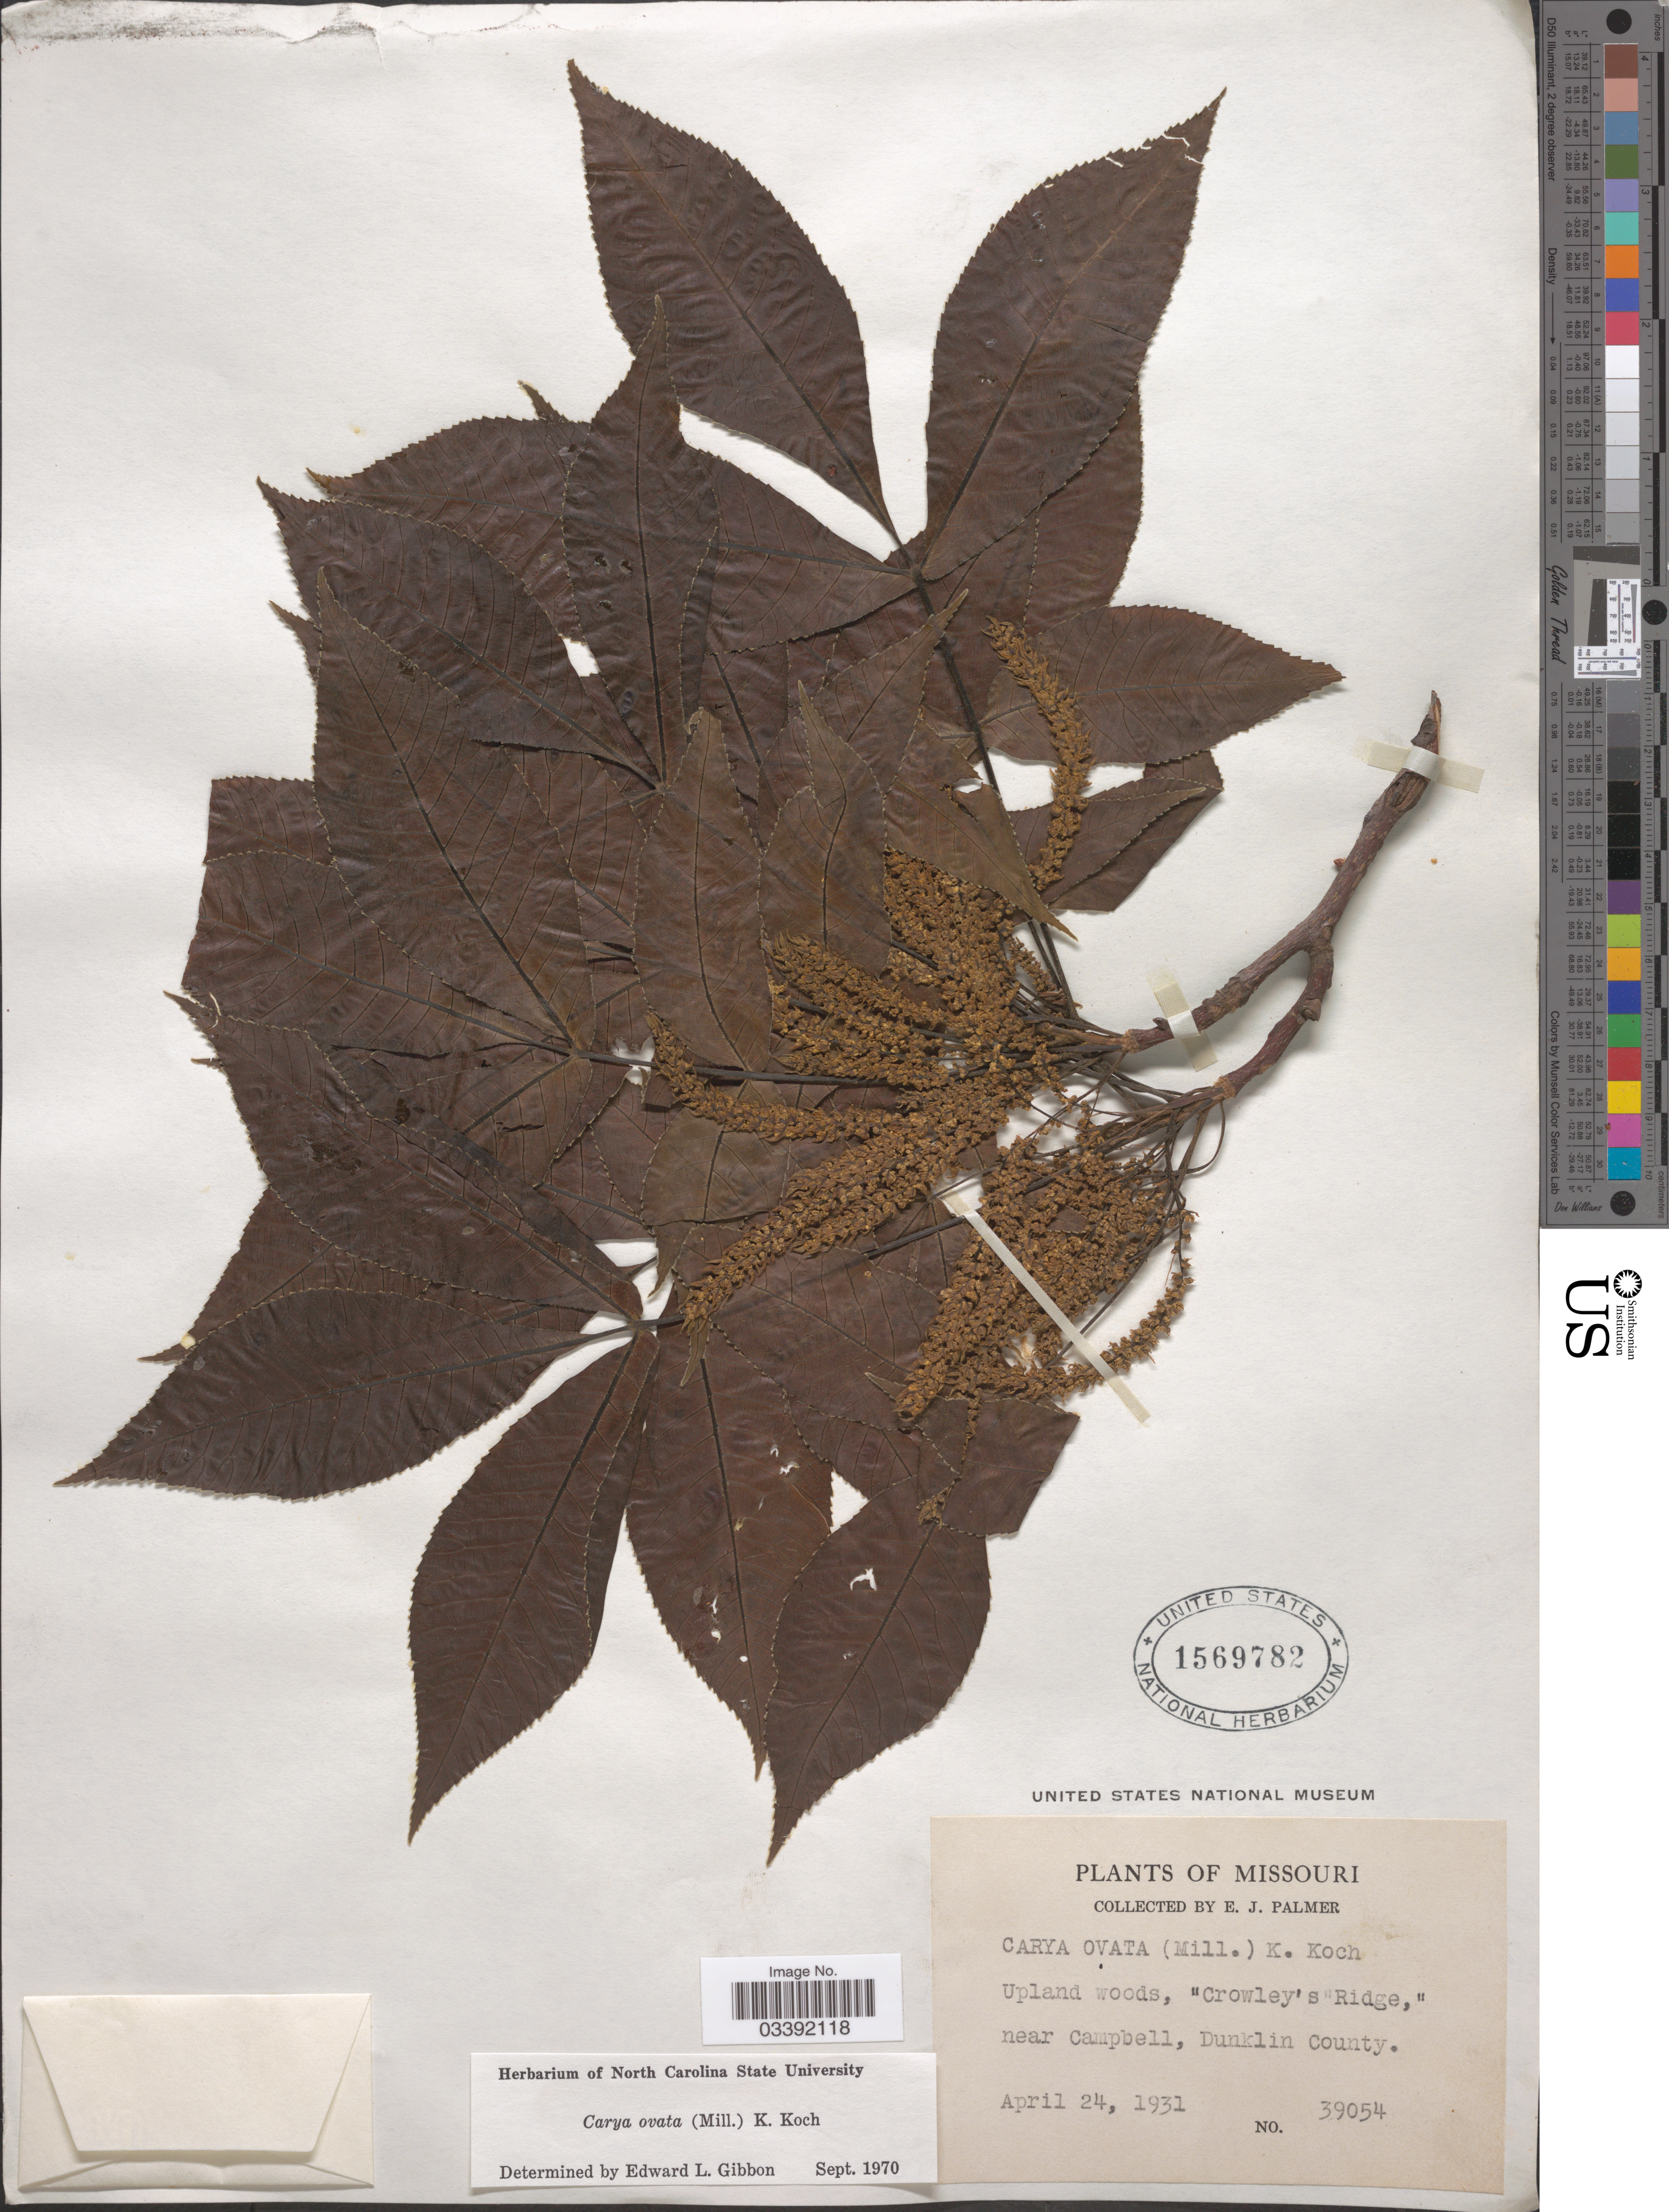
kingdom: Plantae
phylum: Tracheophyta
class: Magnoliopsida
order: Fagales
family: Juglandaceae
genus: Carya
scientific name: Carya ovata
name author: (Mill.) K. Koch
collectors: E. J. Palmer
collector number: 39054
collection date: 1931-04-24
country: United States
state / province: Missouri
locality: Upland woods, "Crowley's Ridge", near Campbell, Dunklin County.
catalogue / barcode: US 1569782